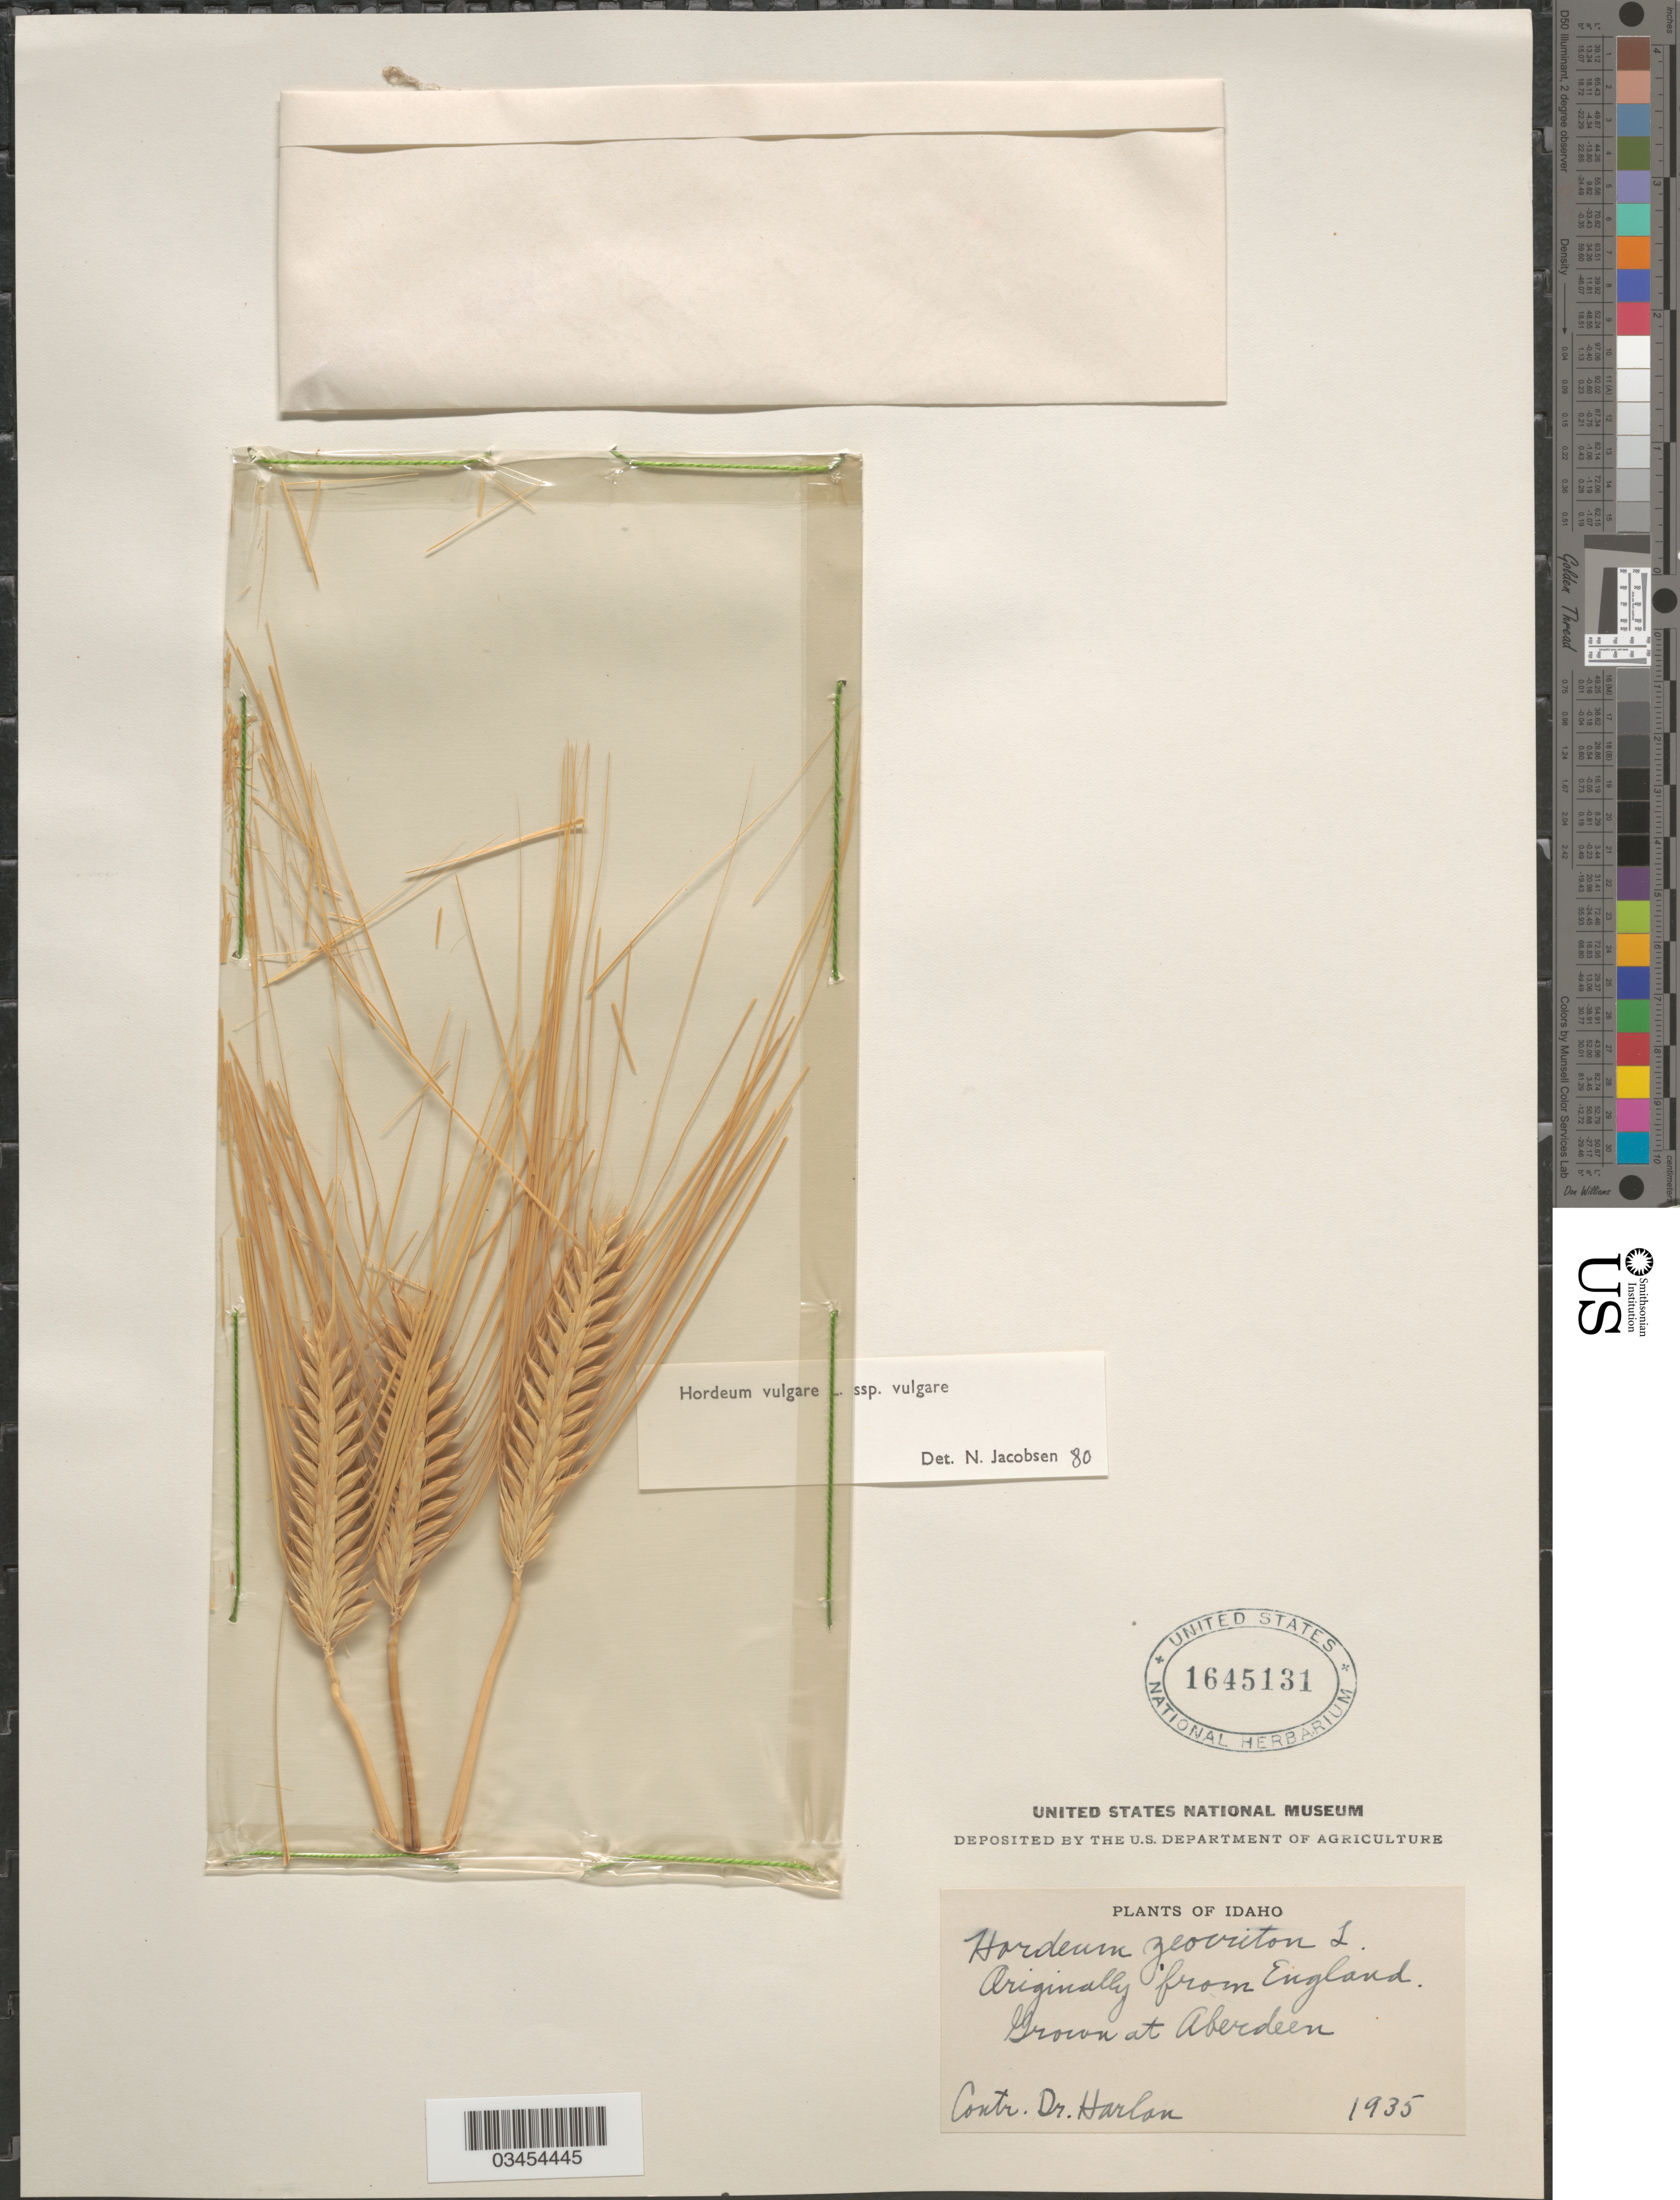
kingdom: Plantae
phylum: Tracheophyta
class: Liliopsida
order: Poales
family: Poaceae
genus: Hordeum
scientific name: Hordeum vulgare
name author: L.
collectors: Harlan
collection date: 1935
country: United States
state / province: Idaho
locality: Aberdeen.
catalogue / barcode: US 1645131